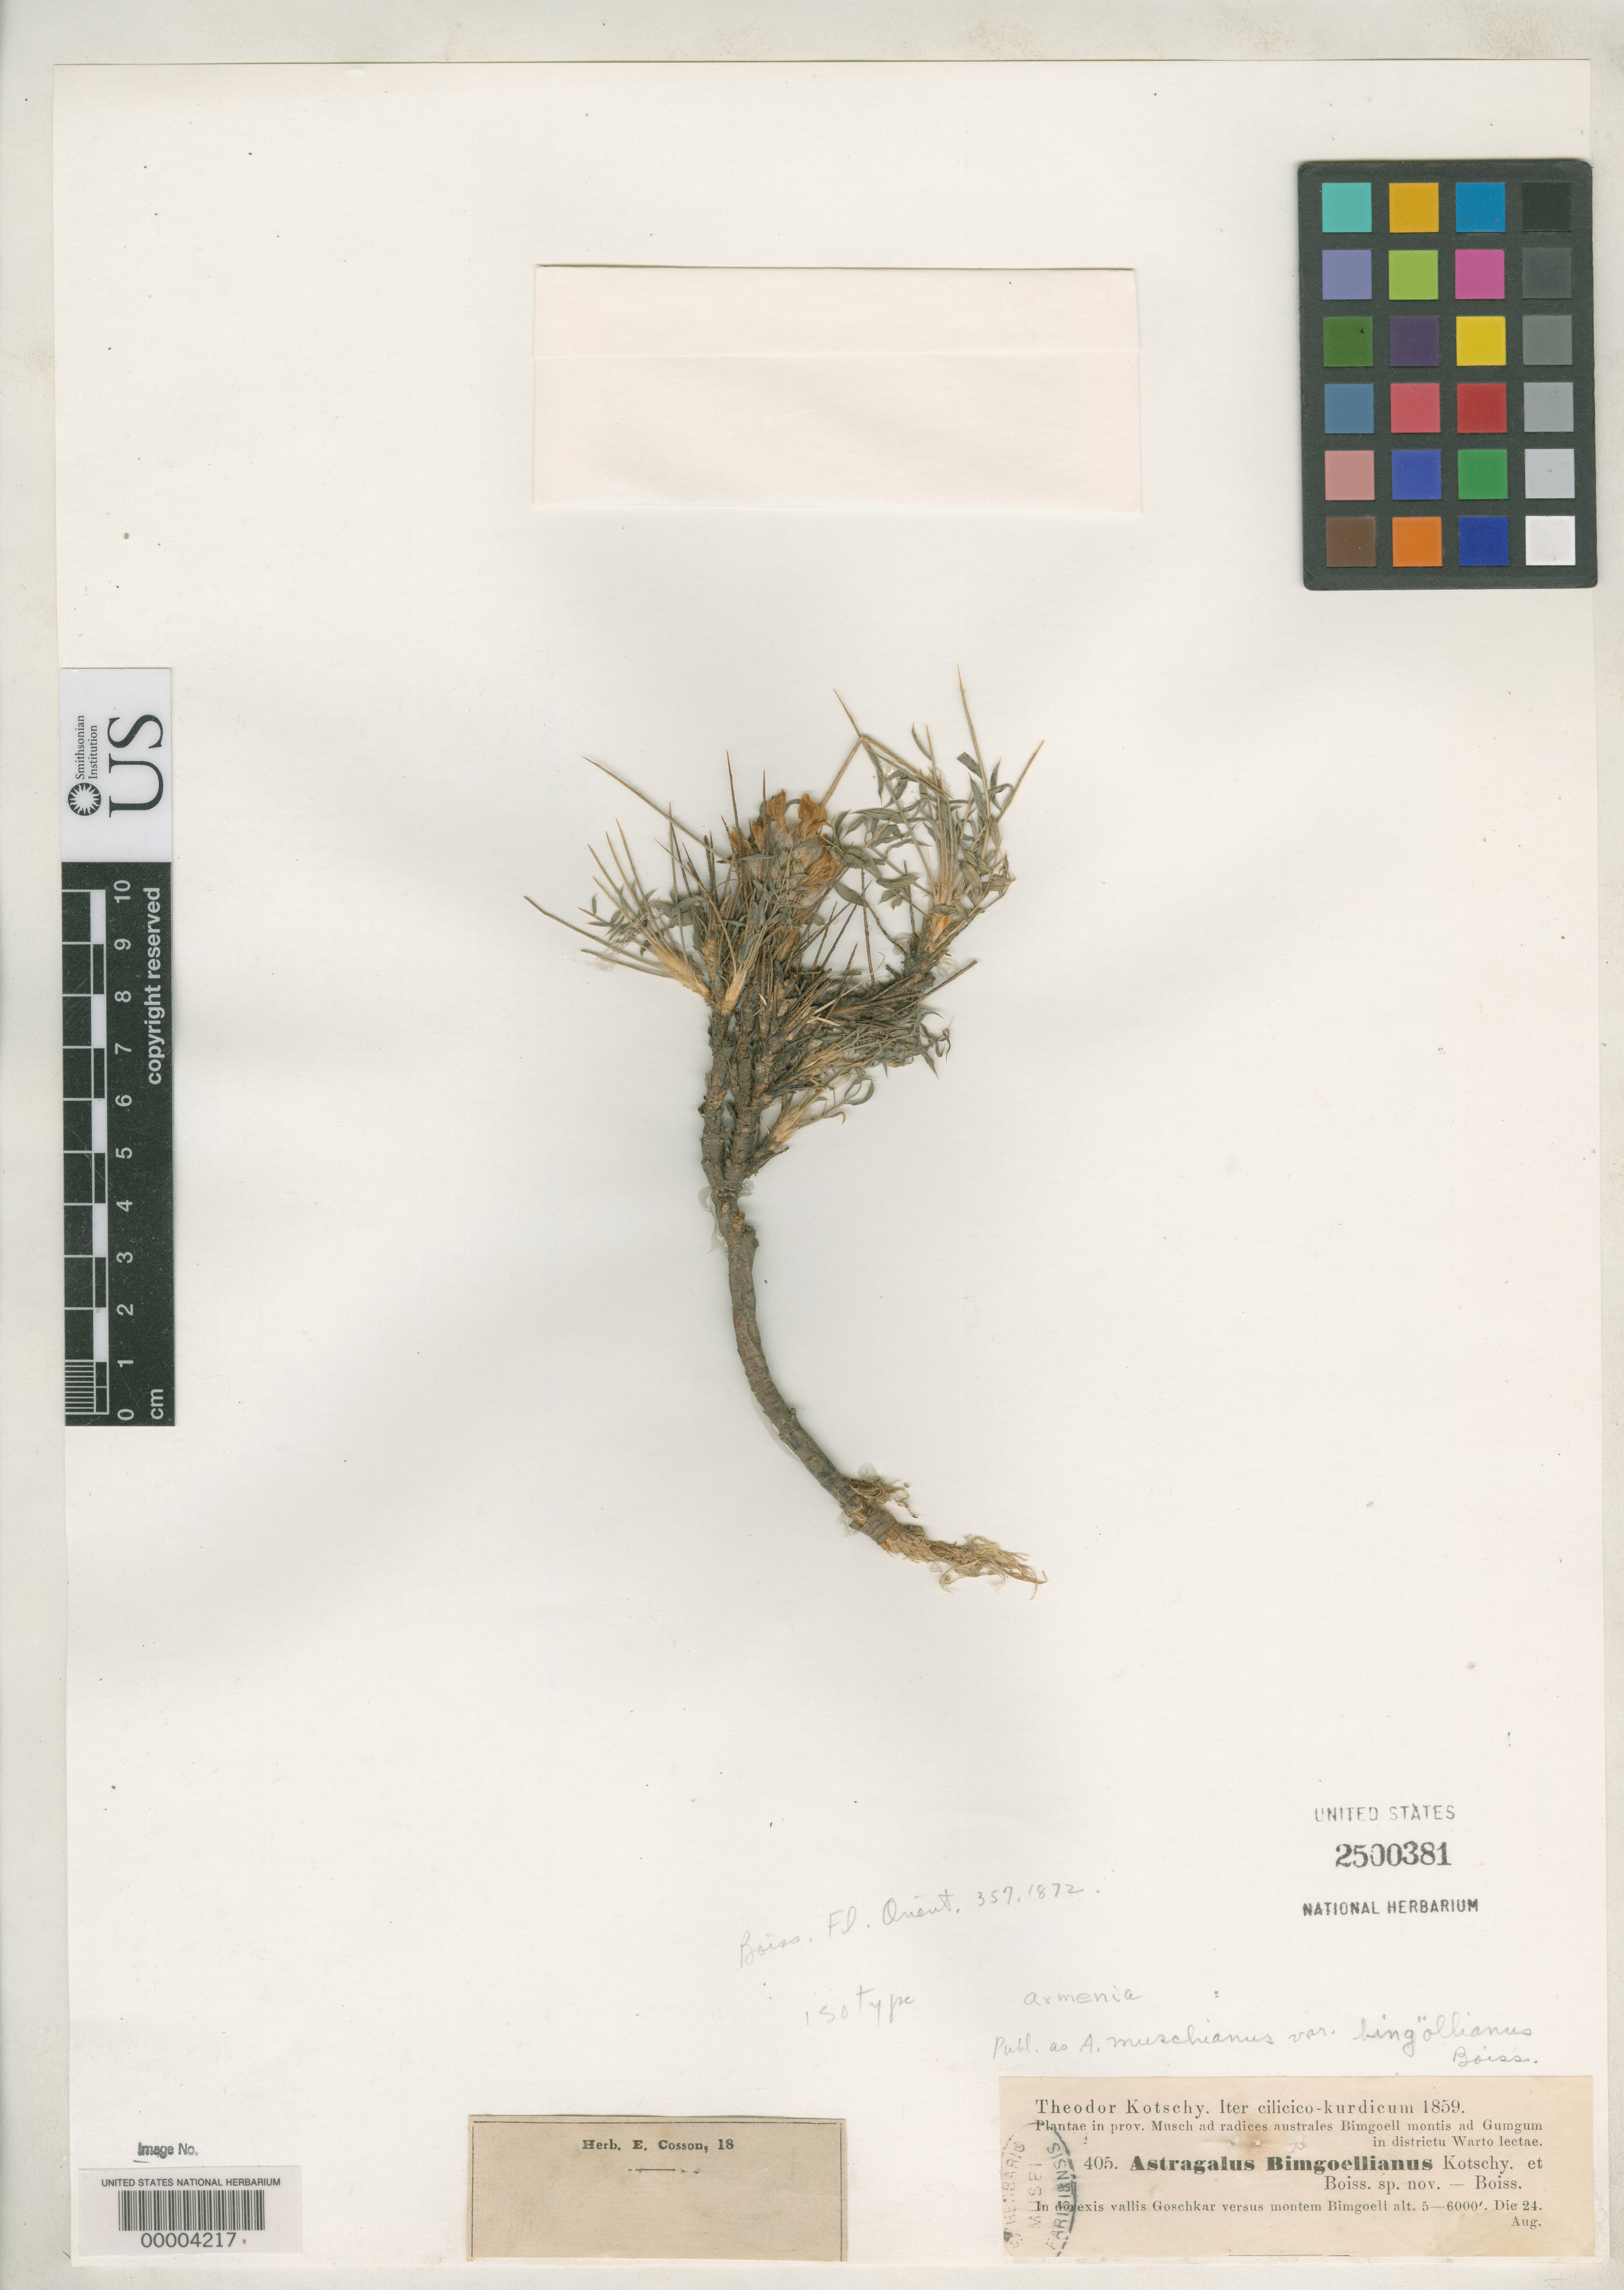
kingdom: Plantae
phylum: Tracheophyta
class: Magnoliopsida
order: Fabales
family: Fabaceae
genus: Astragalus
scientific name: Astragalus muschianus var. bingollianus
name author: Boiss.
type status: Isotype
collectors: K. G. Kotschy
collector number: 405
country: Turkey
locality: Bingoldagh (mountains), Go (country as "Armenia").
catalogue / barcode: US 2500381